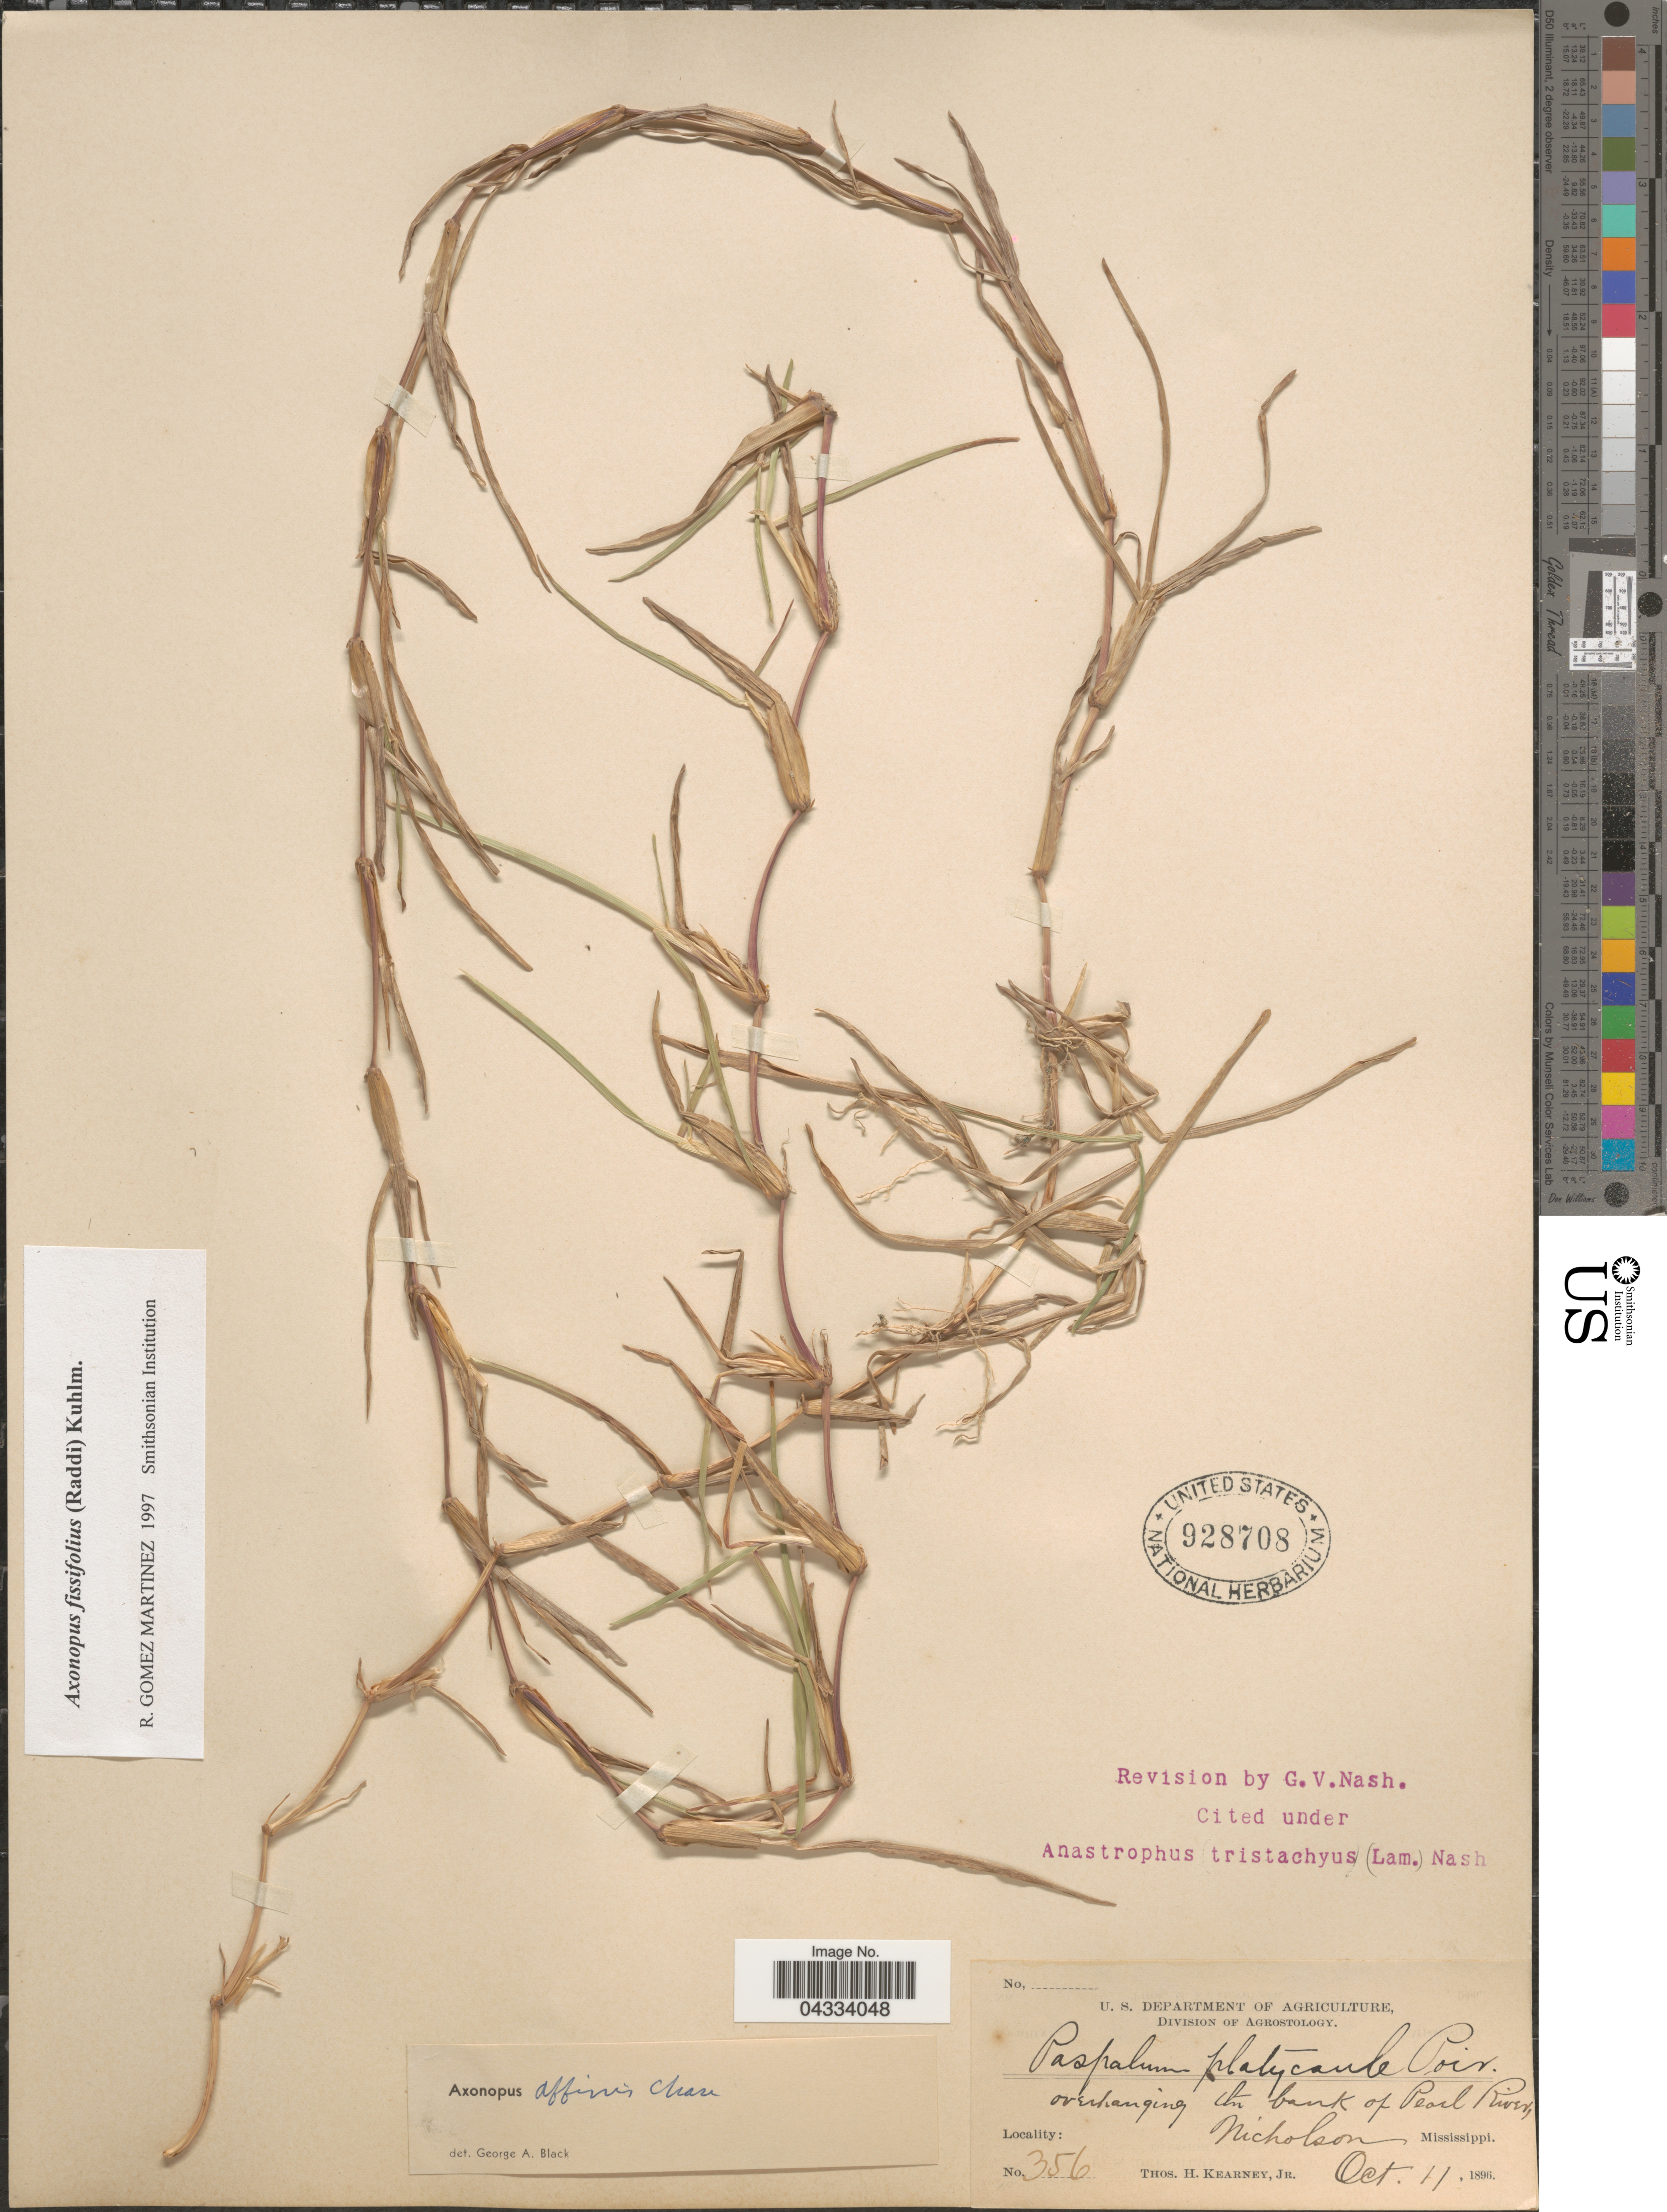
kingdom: Plantae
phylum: Tracheophyta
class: Liliopsida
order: Poales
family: Poaceae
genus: Axonopus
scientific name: Axonopus fissifolius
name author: (Raddi) Kuhlm.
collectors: T. H. Kearney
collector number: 356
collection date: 1896-10-11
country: United States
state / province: Mississippi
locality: Overhanging the bank of Pearl River, Nicholson.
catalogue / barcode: US 928708